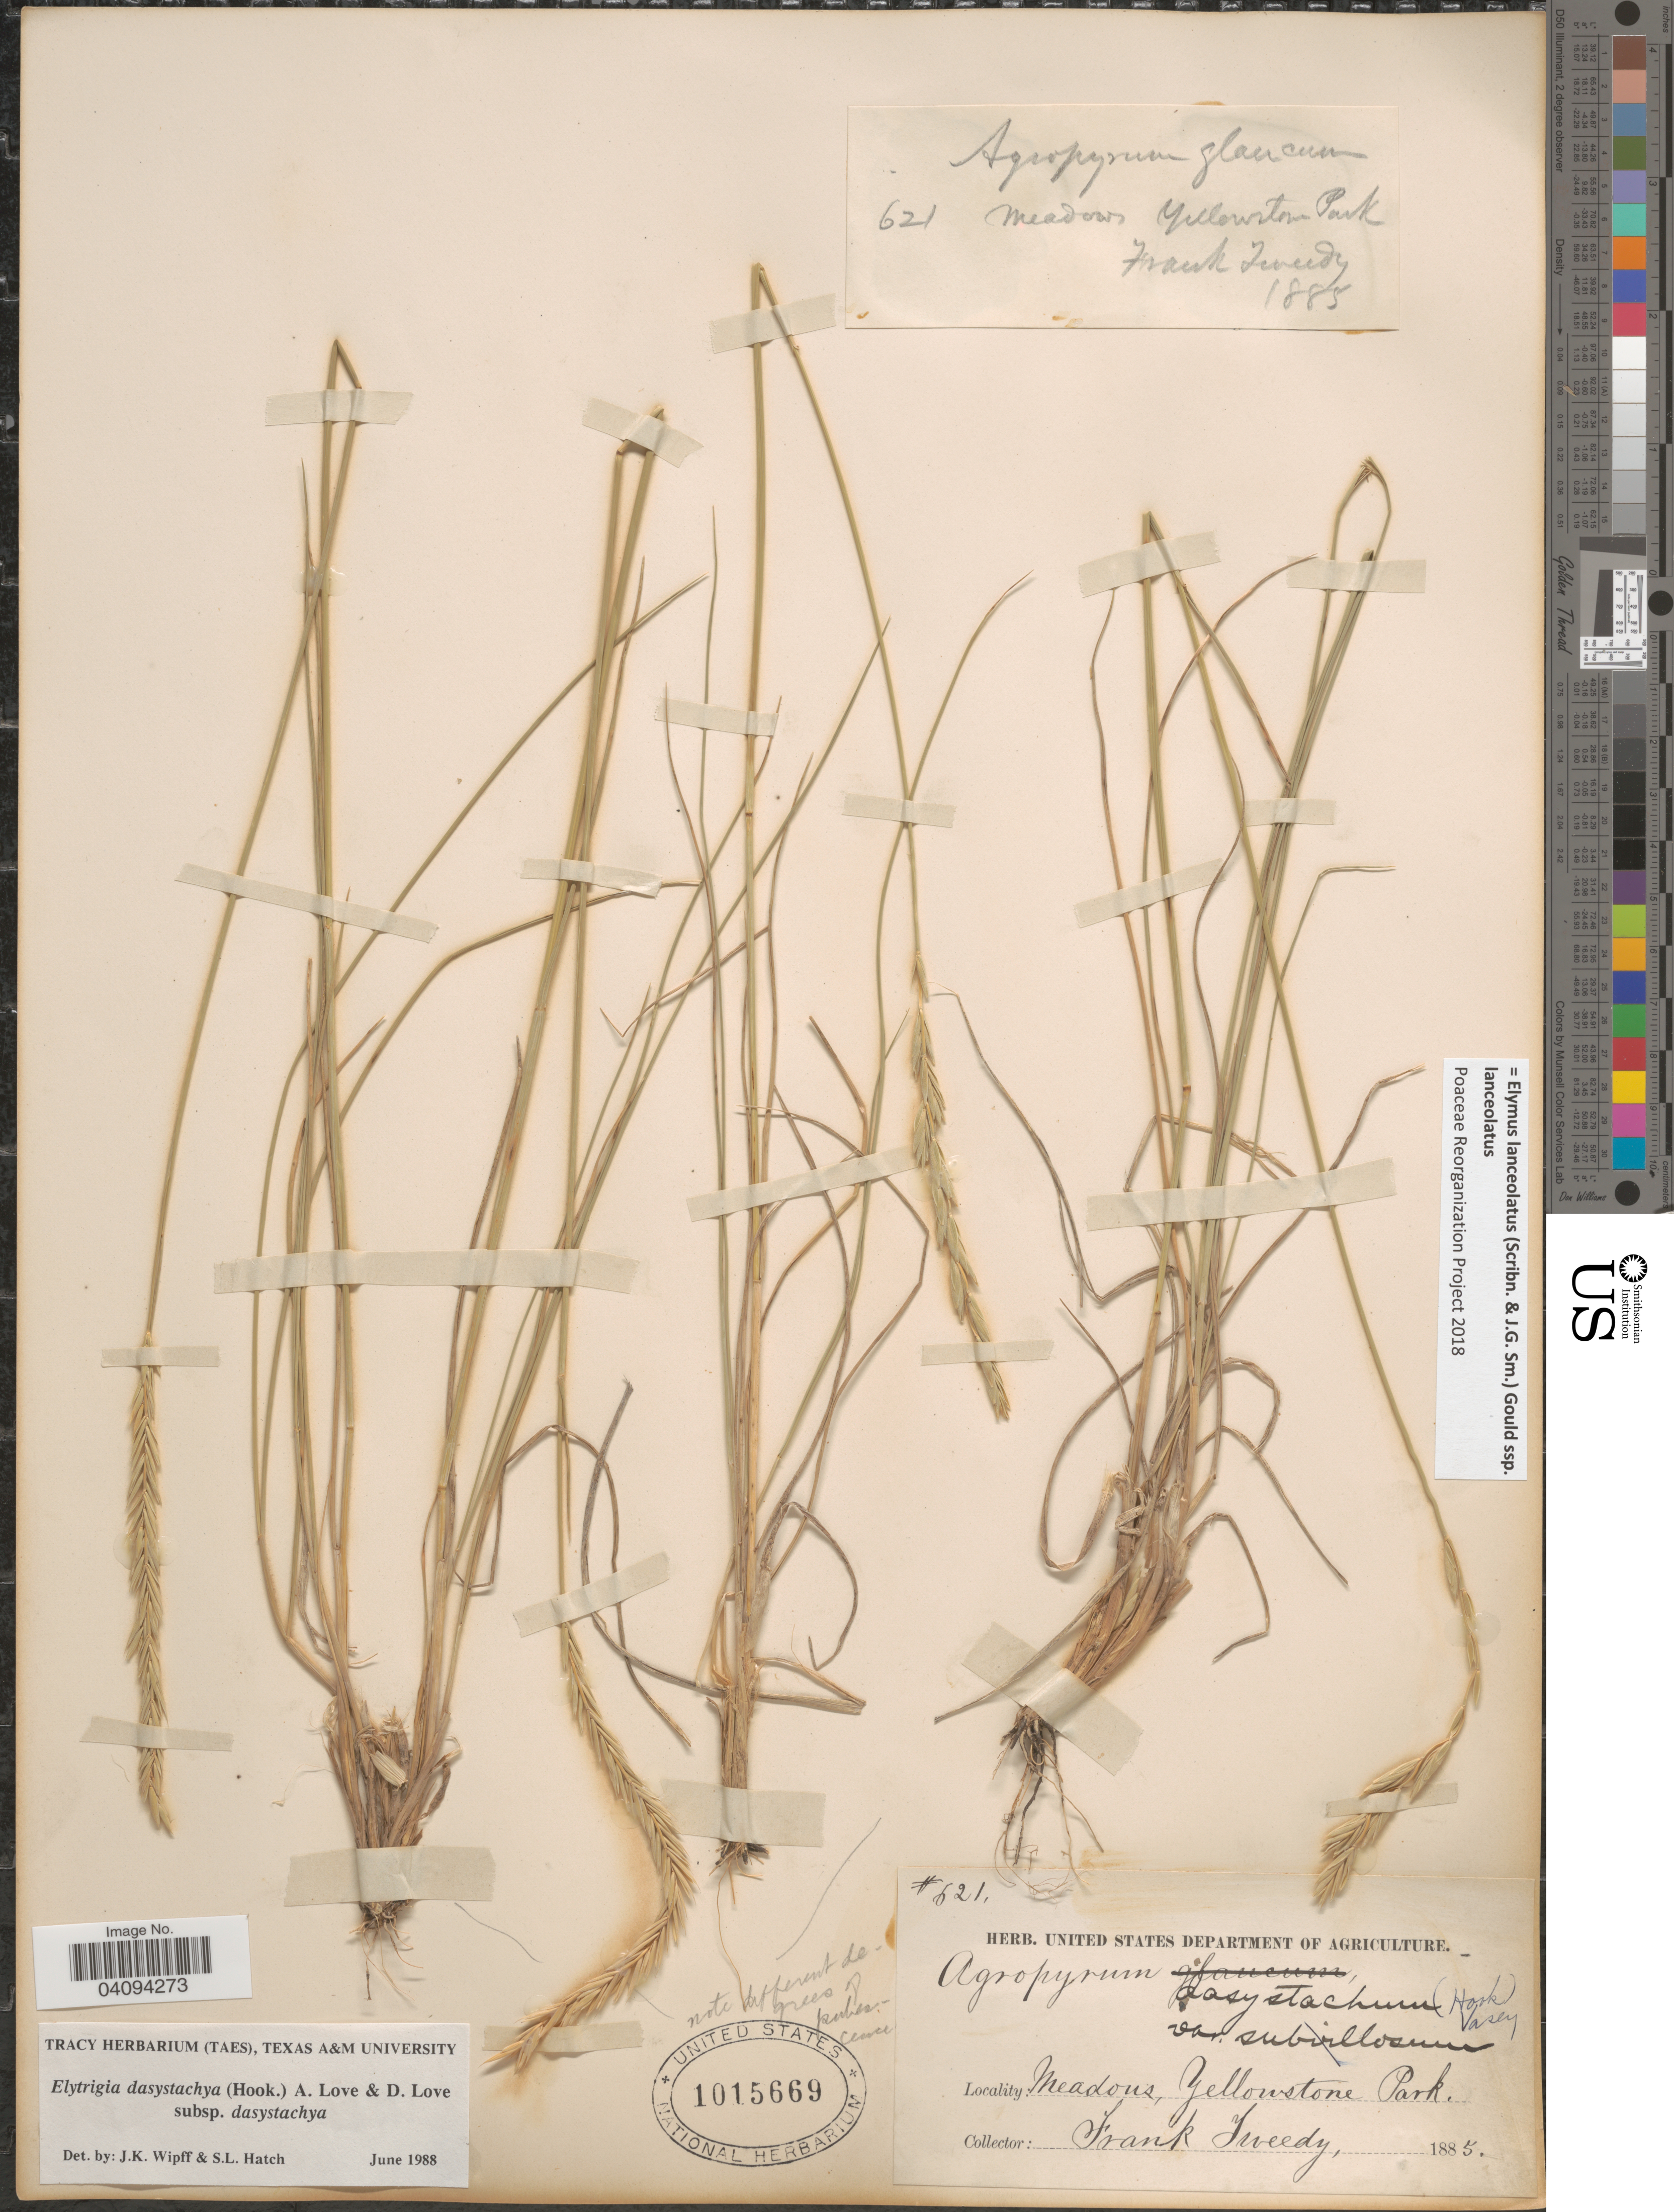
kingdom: Plantae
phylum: Tracheophyta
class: Liliopsida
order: Poales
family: Poaceae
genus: Elymus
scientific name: Elymus lanceolatus subsp. lanceolatus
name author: (Scribn. & J.G. Sm.) Gould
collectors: F. Tweedy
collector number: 621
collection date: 1885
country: United States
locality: Meadows, Yellowstone Park.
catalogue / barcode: US 1015669